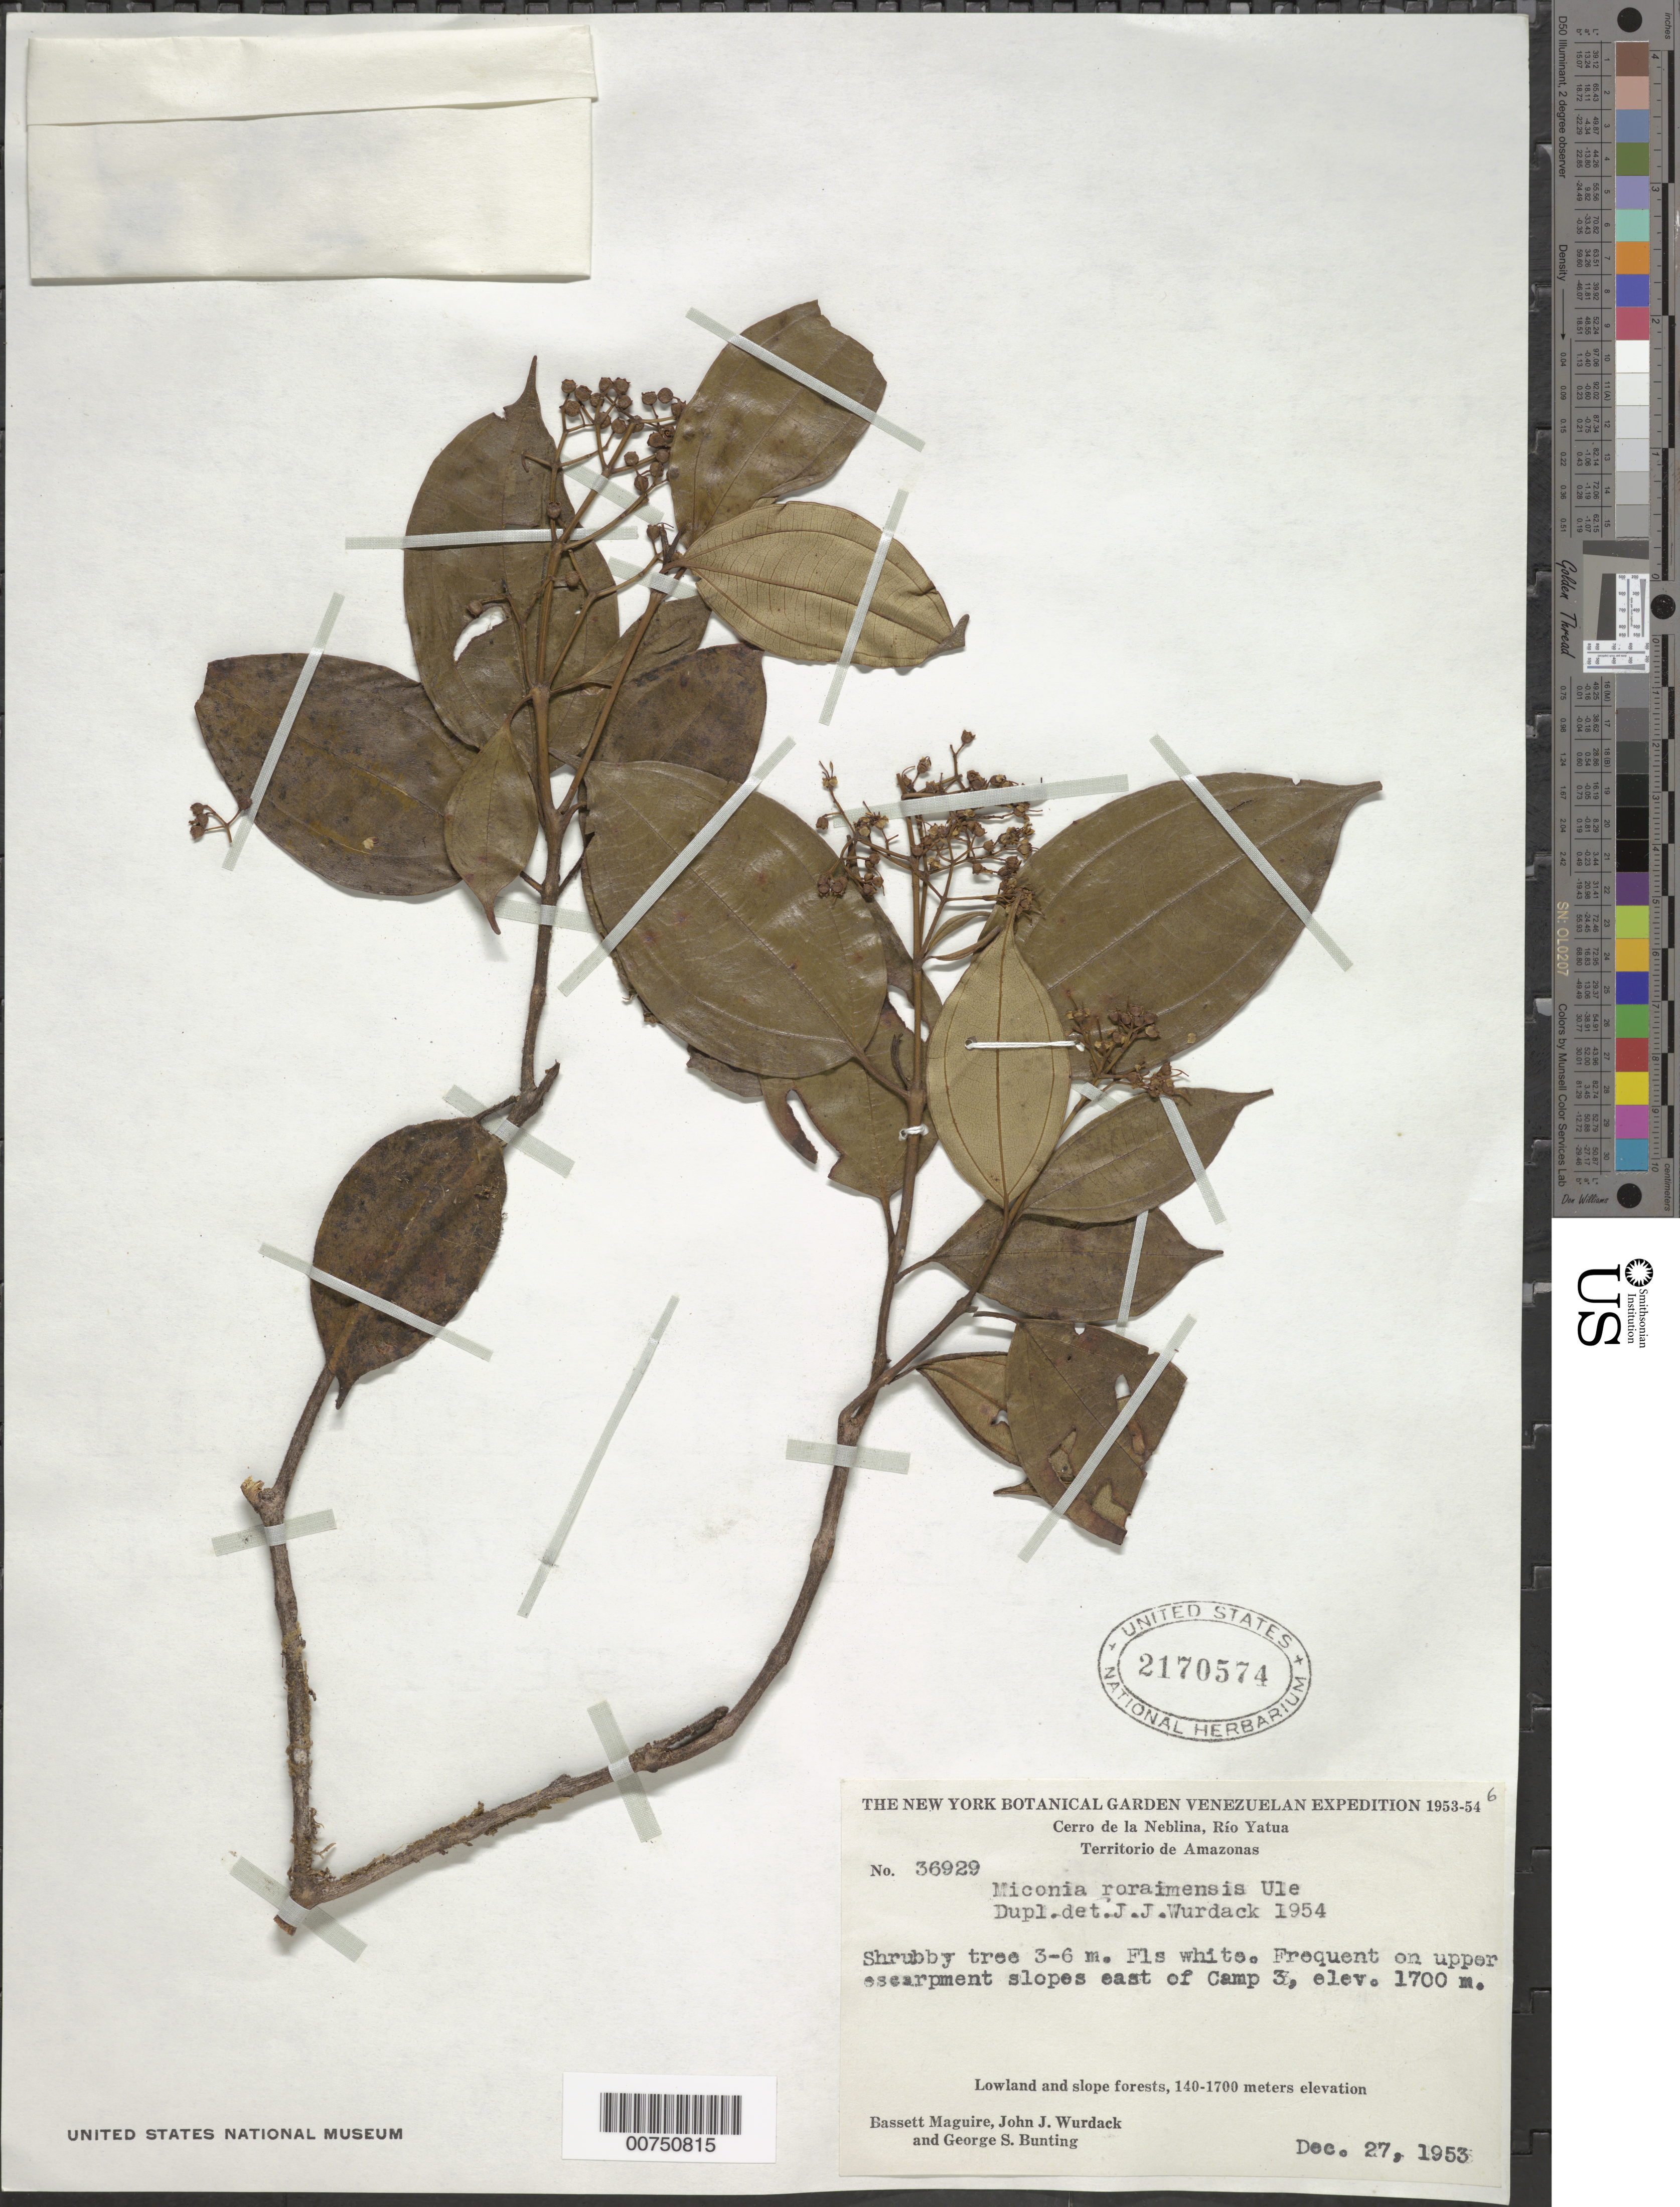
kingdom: Plantae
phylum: Tracheophyta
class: Magnoliopsida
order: Myrtales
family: Melastomataceae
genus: Miconia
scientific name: Miconia roraimensis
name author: Ule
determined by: Wurdack, John J., (US), US (UNITED STATES)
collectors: B. Maguire, J. J. Wurdack & G. S. Bunting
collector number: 36929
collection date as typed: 27-Dec-53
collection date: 1953-12-27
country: Venezuela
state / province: Amazonas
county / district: Río Negro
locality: Cerro de la Neblina, Río Yatua, E of Camp 3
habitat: Upper escarpment slopes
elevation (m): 1700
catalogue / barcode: US 2170574